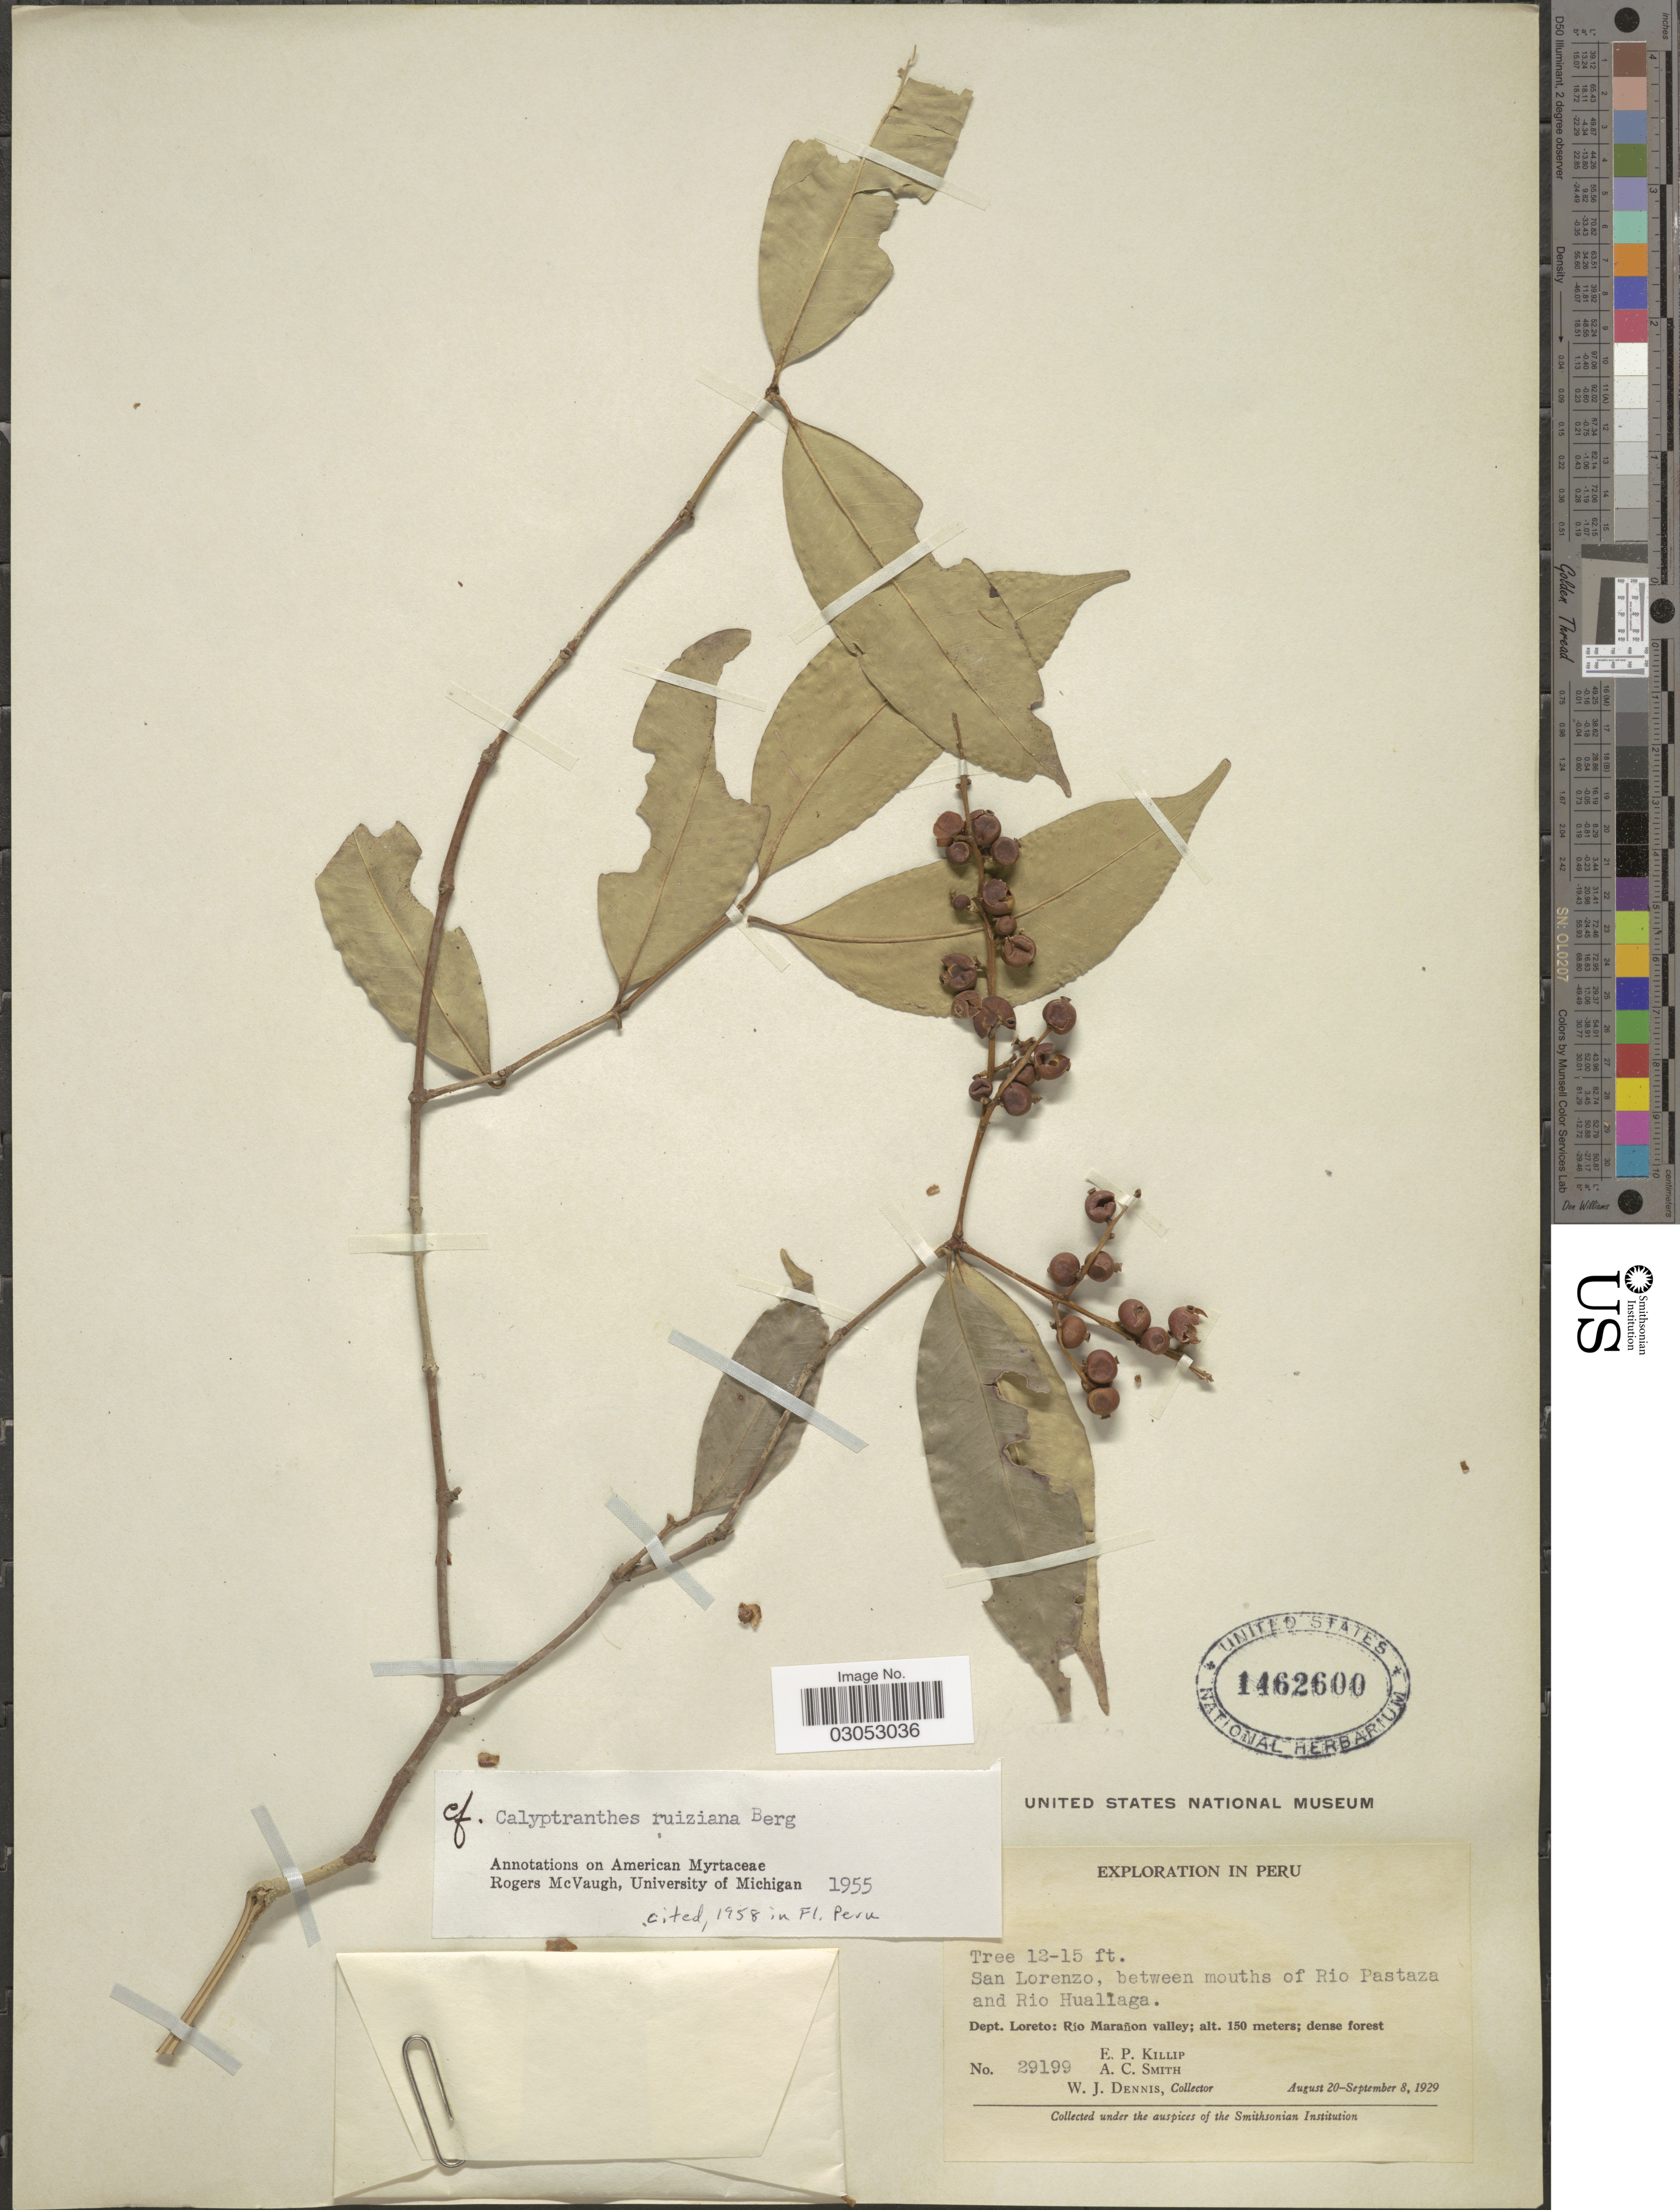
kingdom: Plantae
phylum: Tracheophyta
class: Magnoliopsida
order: Myrtales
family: Myrtaceae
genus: Myrcia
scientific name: Myrcia ruiziana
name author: (O. Berg) A.R. Lourenço & Parra-Os.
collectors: E. P. Killip, A. C. Smith & W. J. Dennis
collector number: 29199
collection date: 1929-08-20/1929-09-08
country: Peru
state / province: Loreto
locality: San Lorenzo, between mouths of Rio Pastaza and Rio Huallaga. Dept. Loreto: Rio Marañon valley.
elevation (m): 150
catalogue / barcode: US 1462600